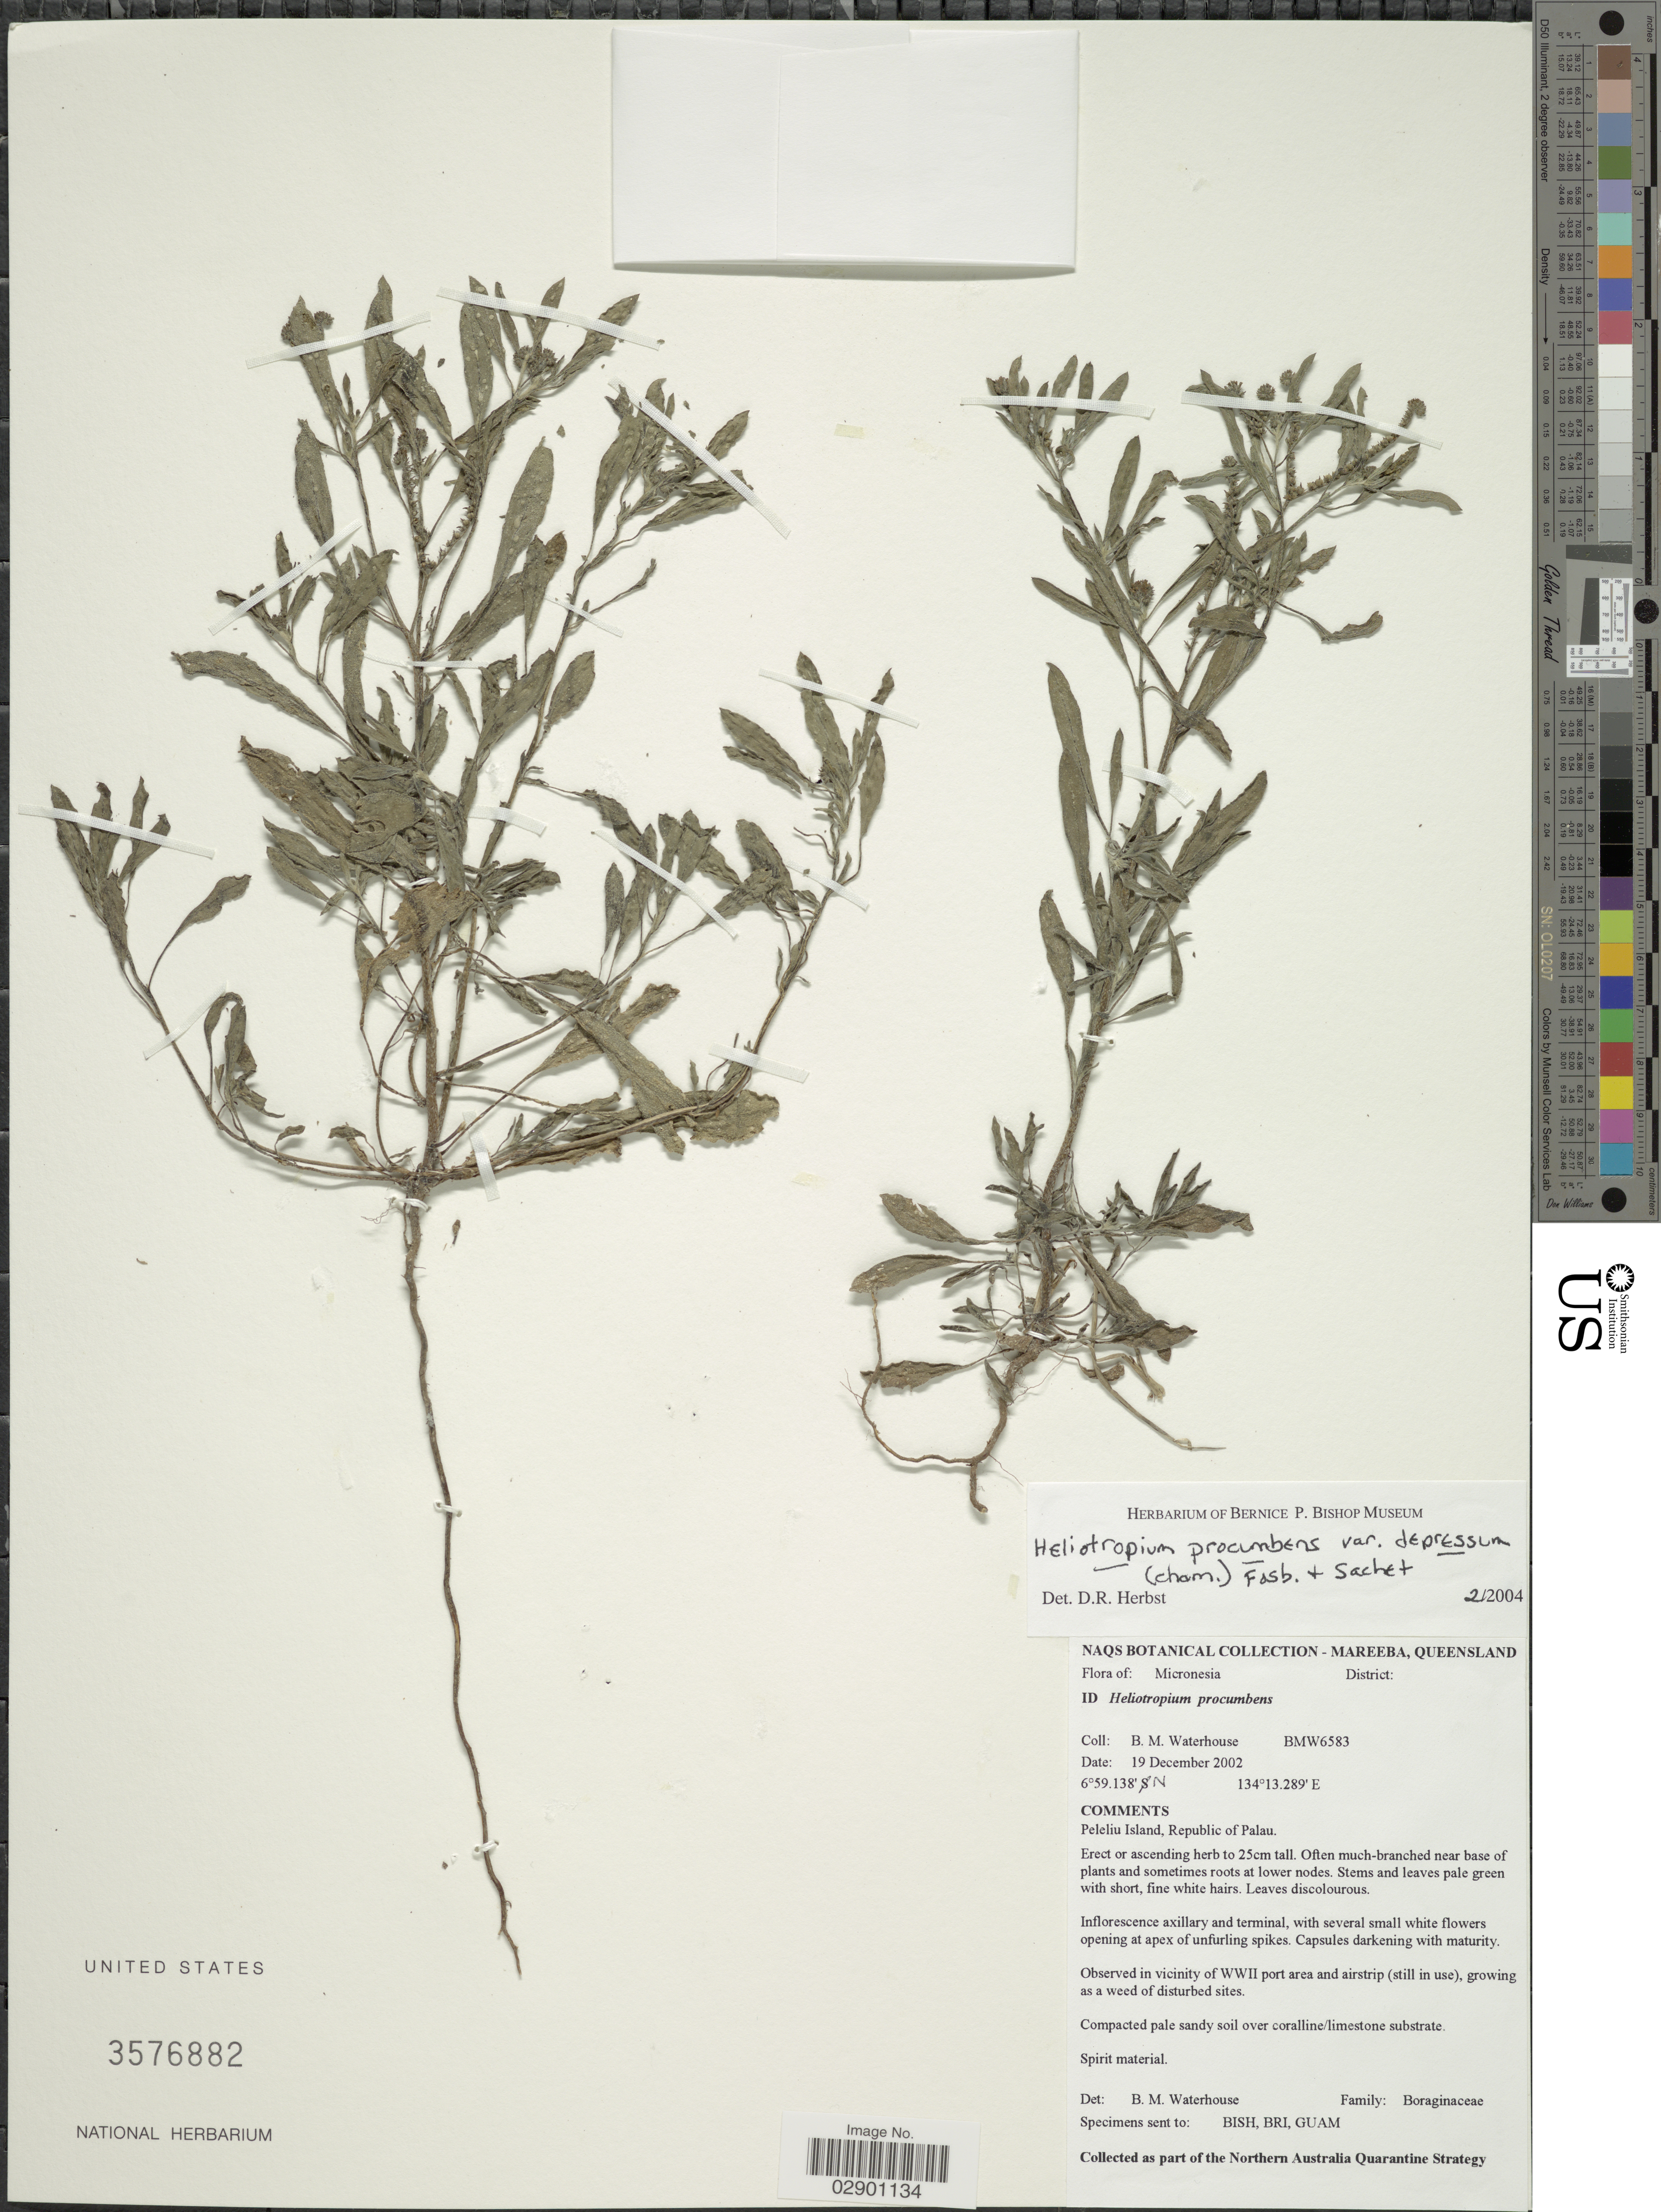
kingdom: Plantae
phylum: Tracheophyta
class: Magnoliopsida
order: Boraginales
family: Heliotropiaceae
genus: Heliotropium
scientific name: Heliotropium procumbens var. depressum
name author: (Cham.) Fosberg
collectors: B. Waterhouse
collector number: BMW6583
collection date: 2002-12-19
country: Palau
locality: Micronesia. Peleliu Island, Republic of Palau. Vicinity of WWII port area and airstrip.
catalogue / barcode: US 3576882